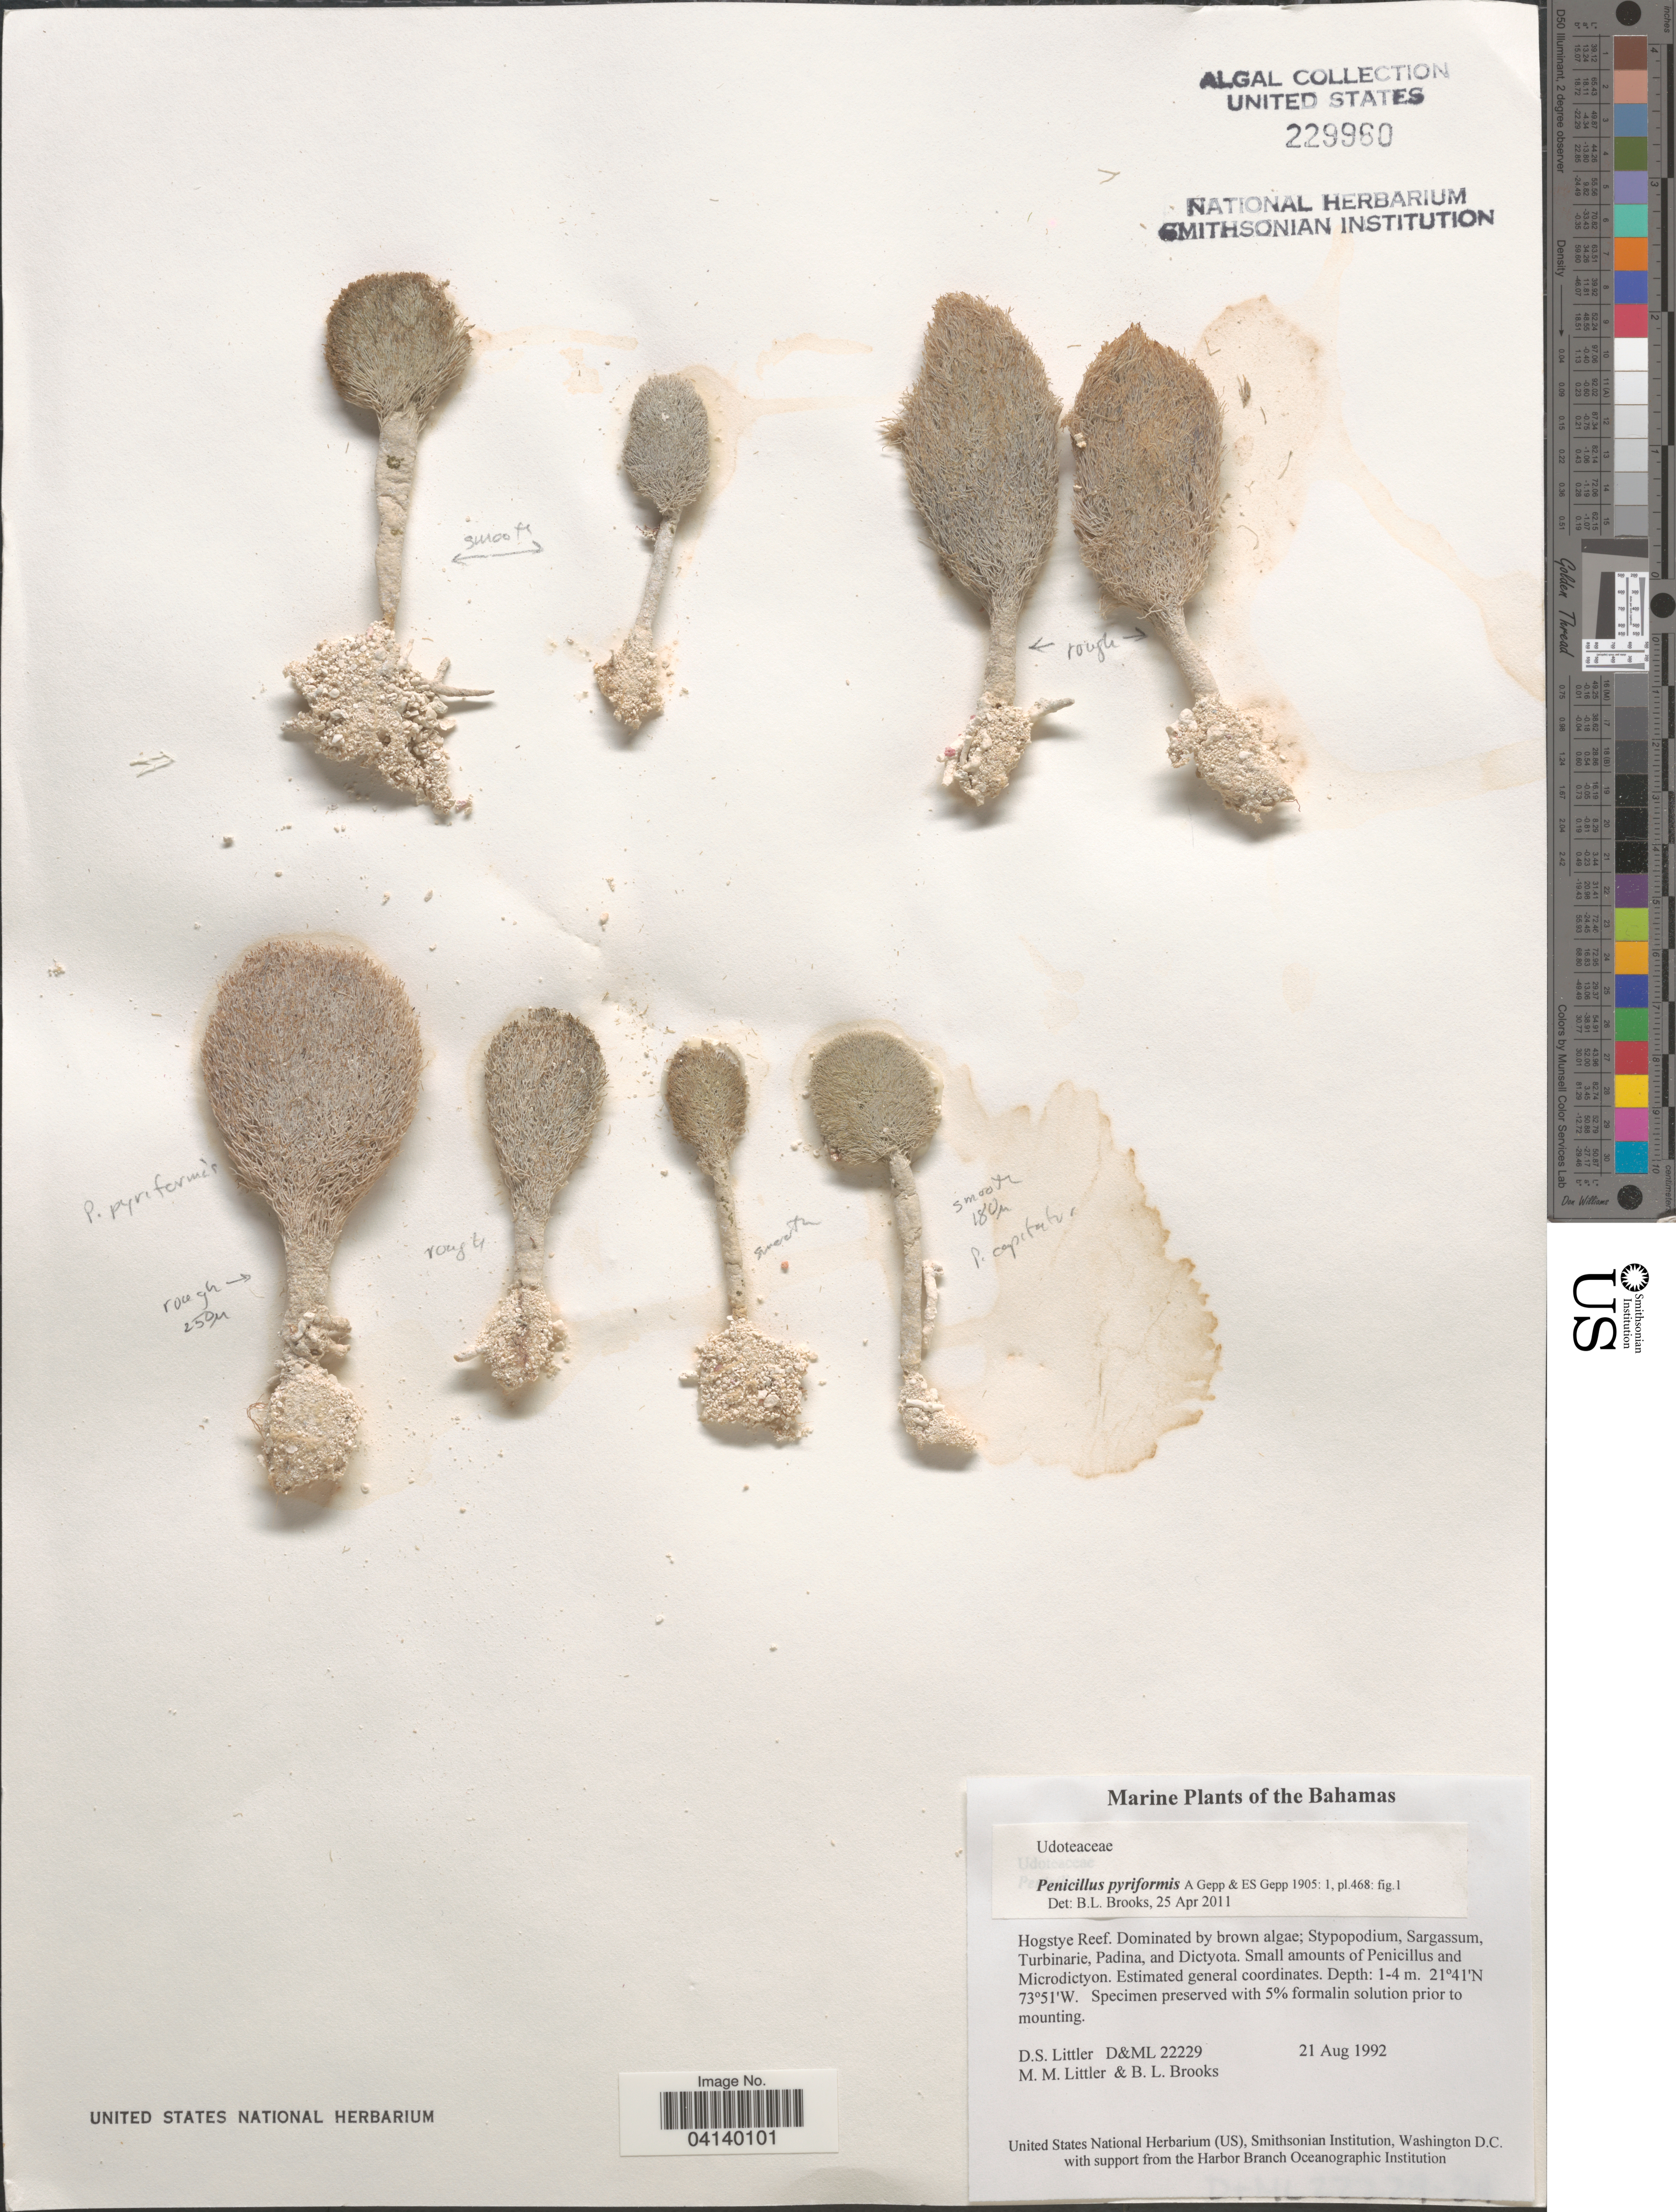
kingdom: Plantae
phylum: Chlorophyta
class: Ulvophyceae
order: Bryopsidales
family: Udoteaceae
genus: Penicillus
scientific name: Penicillus pyriformis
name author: A. Gepp & E. Gepp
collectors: D. S. Littler & B. Brooks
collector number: D&ML22229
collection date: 1992-08-21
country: Bahamas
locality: Hogstye Reef.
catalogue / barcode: US 229960